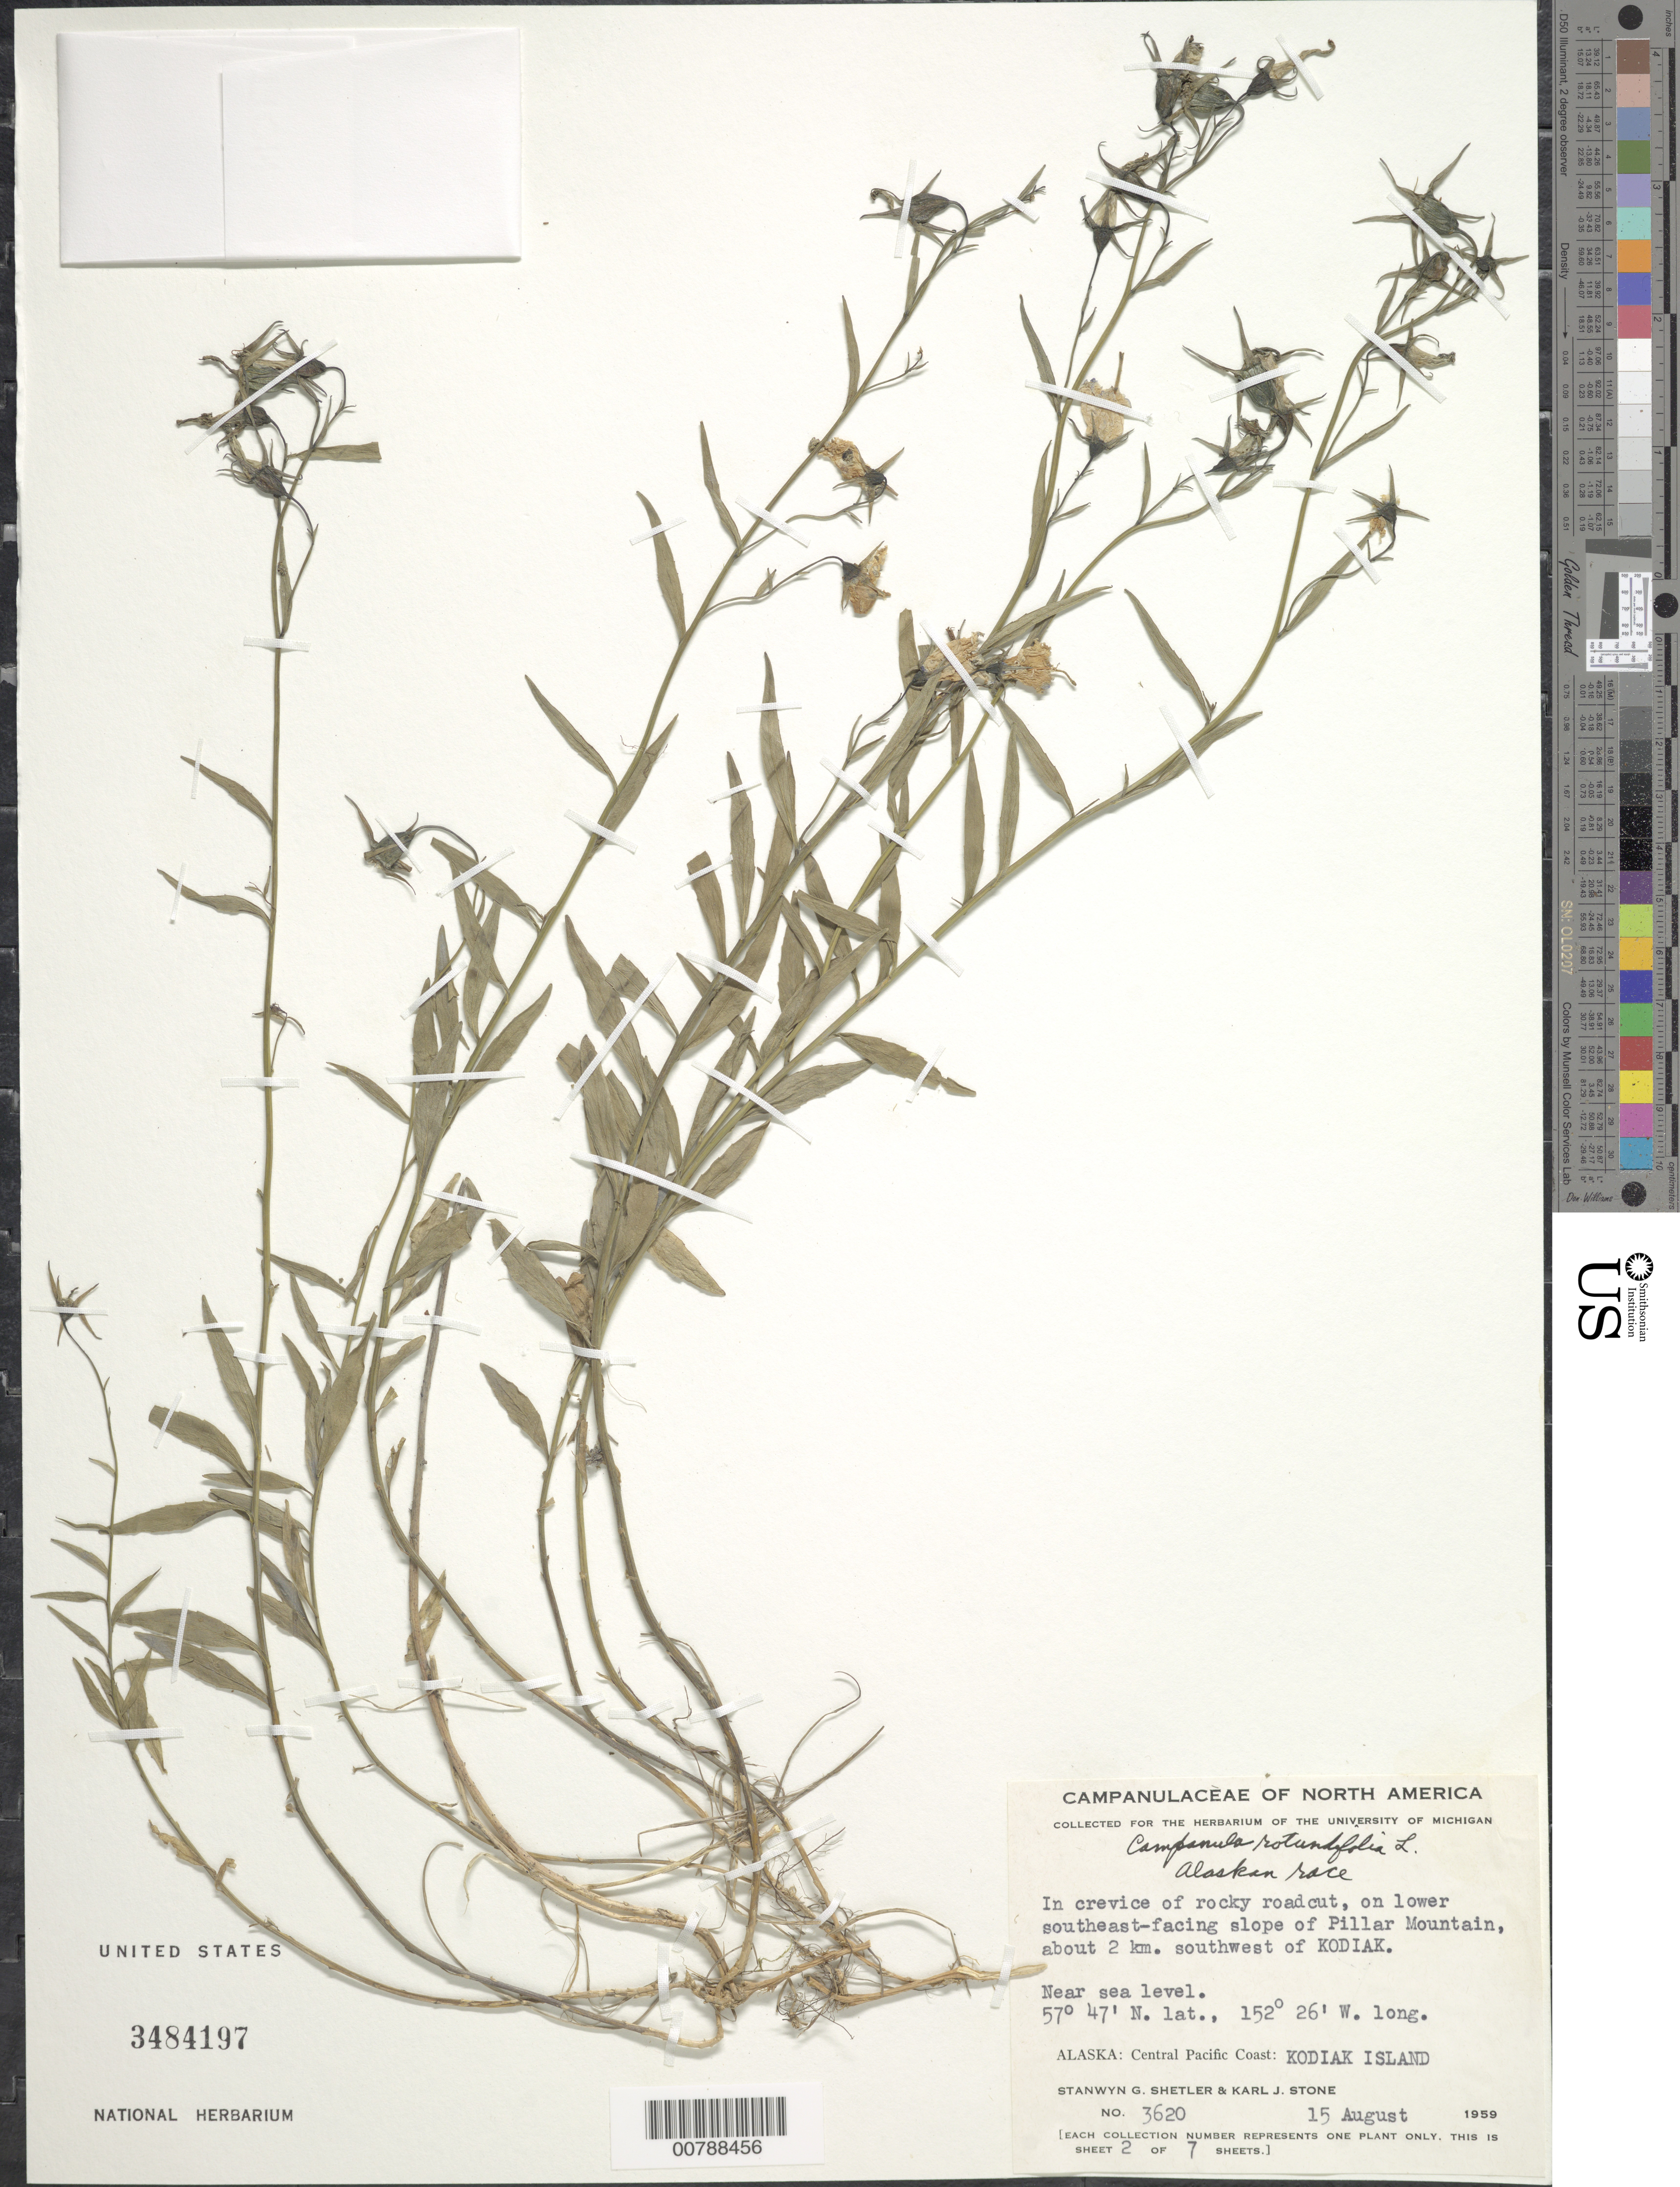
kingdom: Plantae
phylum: Tracheophyta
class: Magnoliopsida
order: Asterales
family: Campanulaceae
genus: Campanula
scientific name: Campanula rotundifolia L. Alaskan race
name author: L.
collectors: S. Shetler & K. J. Stone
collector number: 3620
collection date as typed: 15 August 1959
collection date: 1959-08-15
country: United States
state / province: Alaska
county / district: Kodiak Island Division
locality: Kodiak Island. Pillar Mountain, about 2 km southwest of Kodiak.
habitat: In crevice of rocky roadcut, on lower southeast slope.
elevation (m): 0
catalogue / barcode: US 3484197